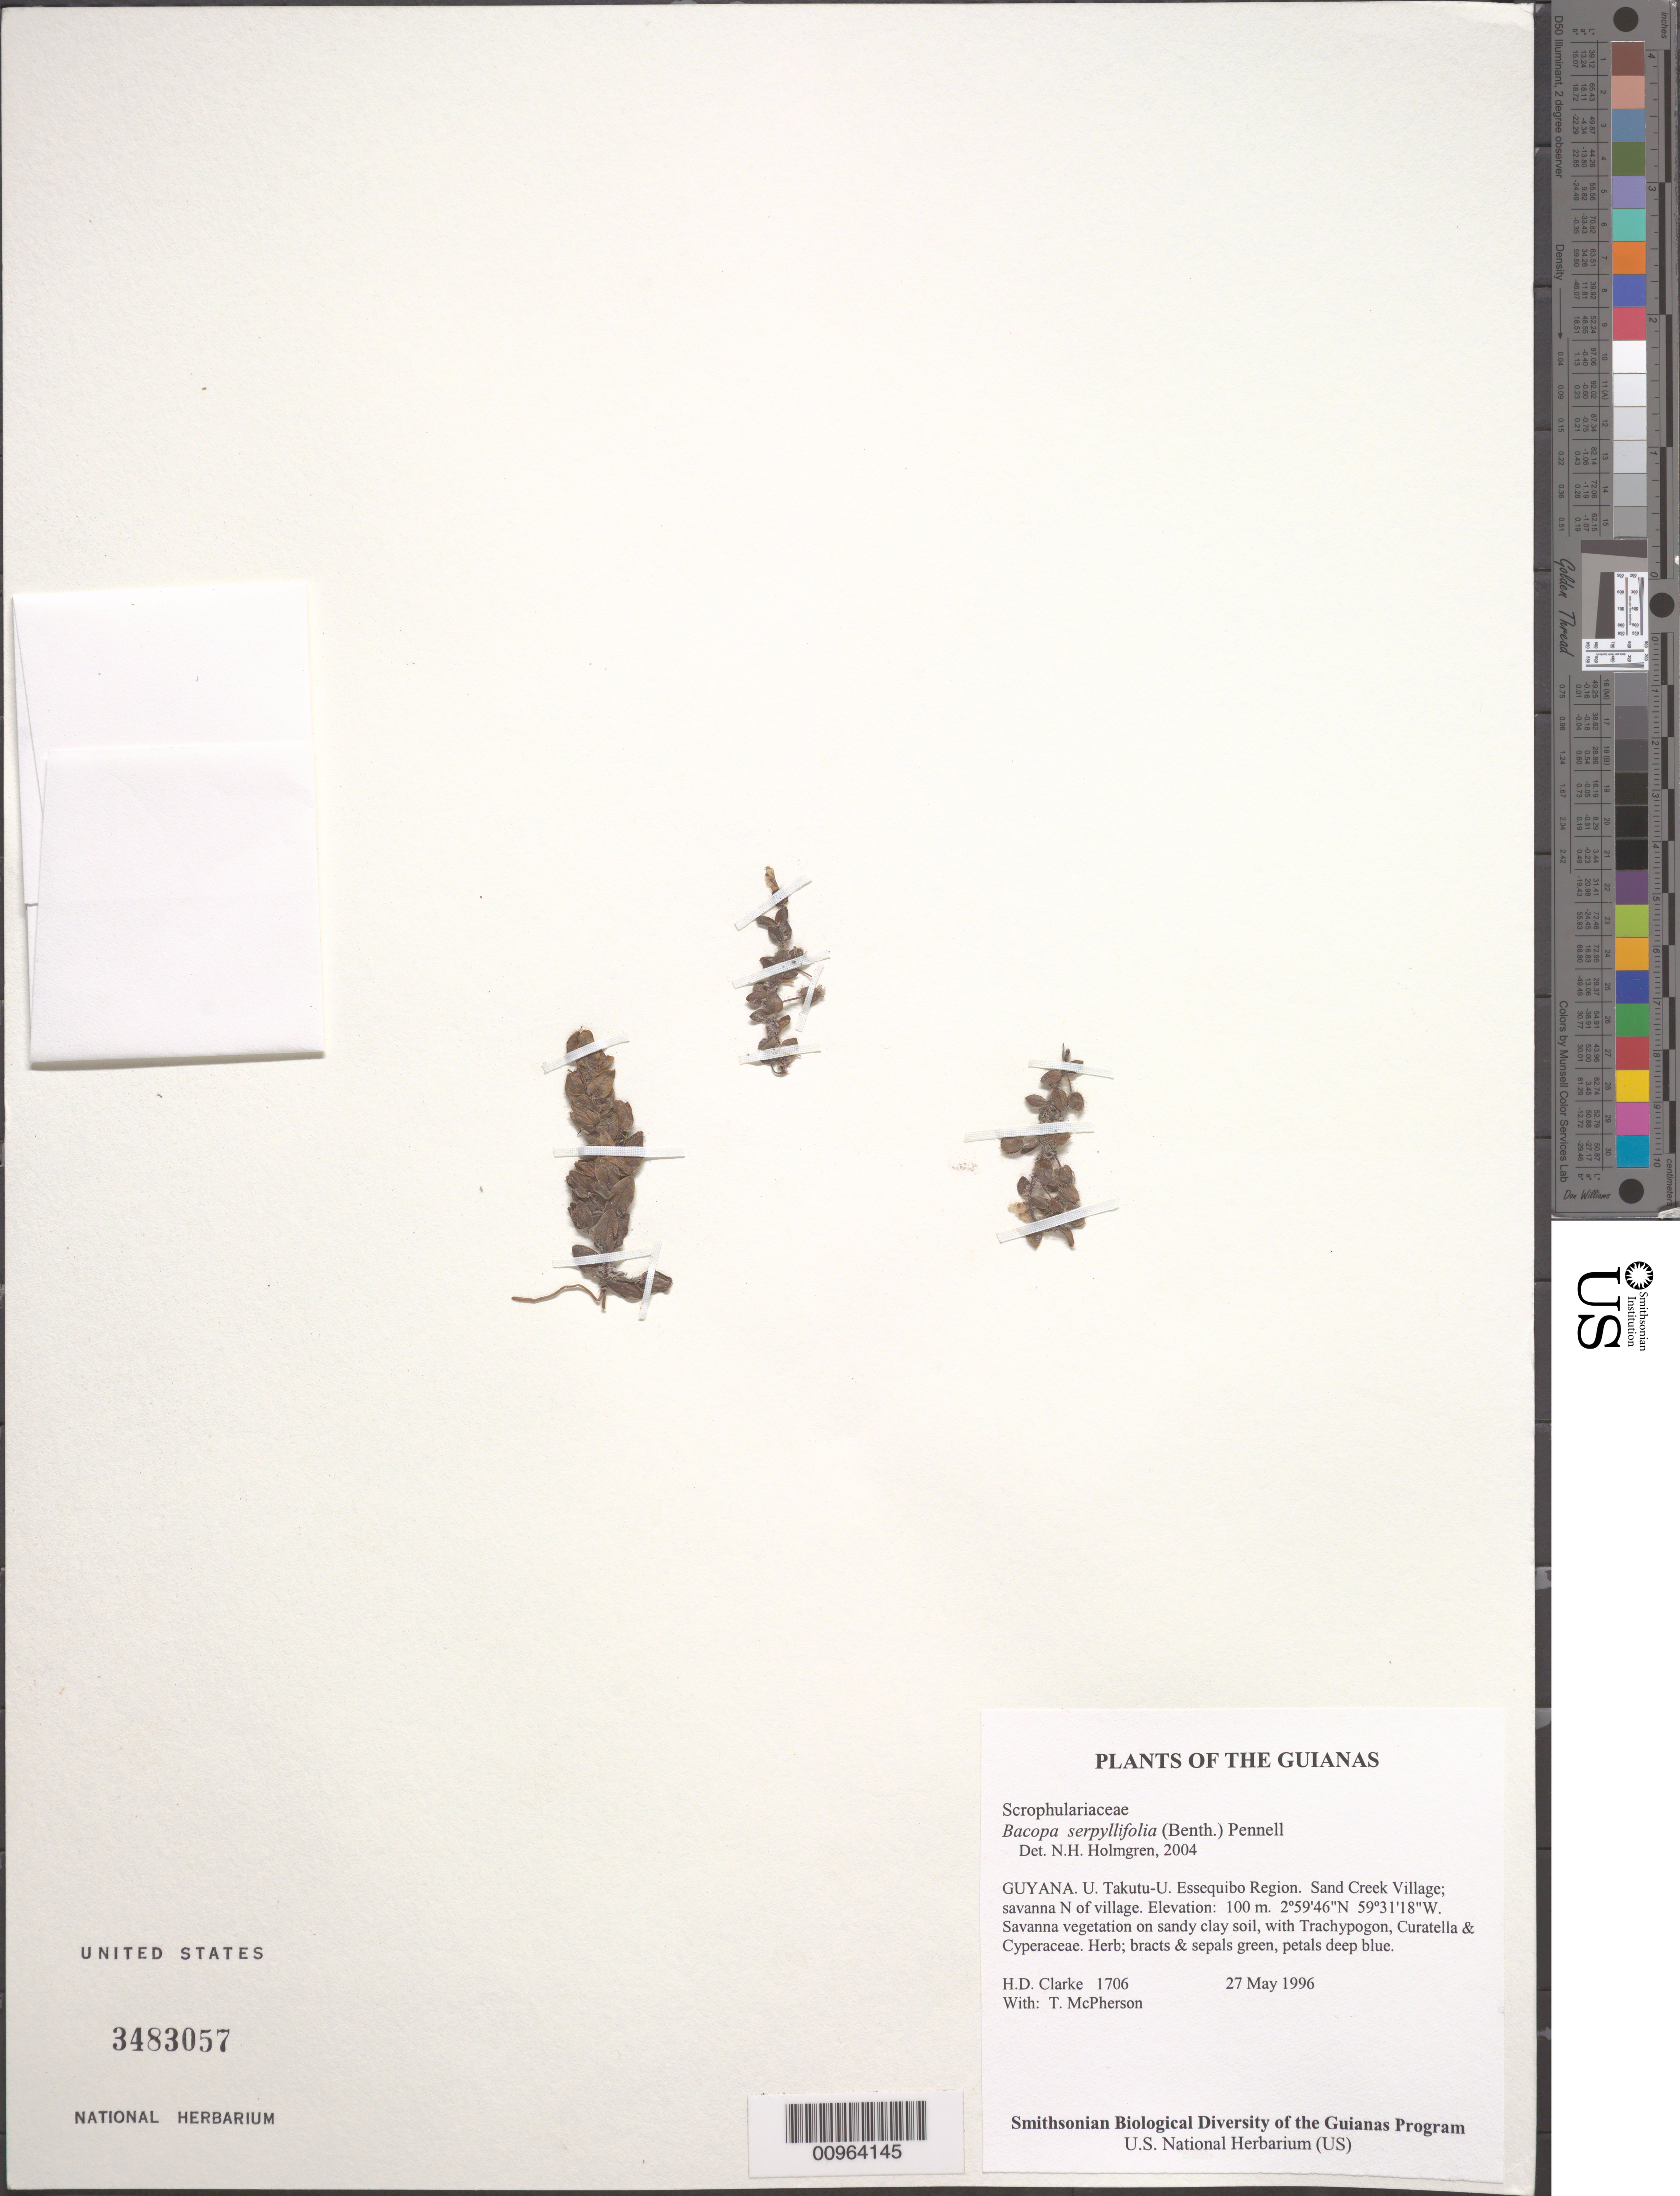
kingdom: Plantae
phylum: Tracheophyta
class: Magnoliopsida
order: Lamiales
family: Plantaginaceae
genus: Bacopa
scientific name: Bacopa serpyllifolia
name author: (Benth.) Pennell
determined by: Holmgren, N. H., (NY), New York Botanical Garden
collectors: H. D. Clarke & T. McPherson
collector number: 1706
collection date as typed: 27 May 1996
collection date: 1996-05-27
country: Guyana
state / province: U. Takutu-U. Essequibo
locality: Sand Creek Village; savanna N of village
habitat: Savanna vegetation on sandy clay soil, with Trachypogon, Curatella & Cyperaceae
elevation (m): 100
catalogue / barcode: US 3483057